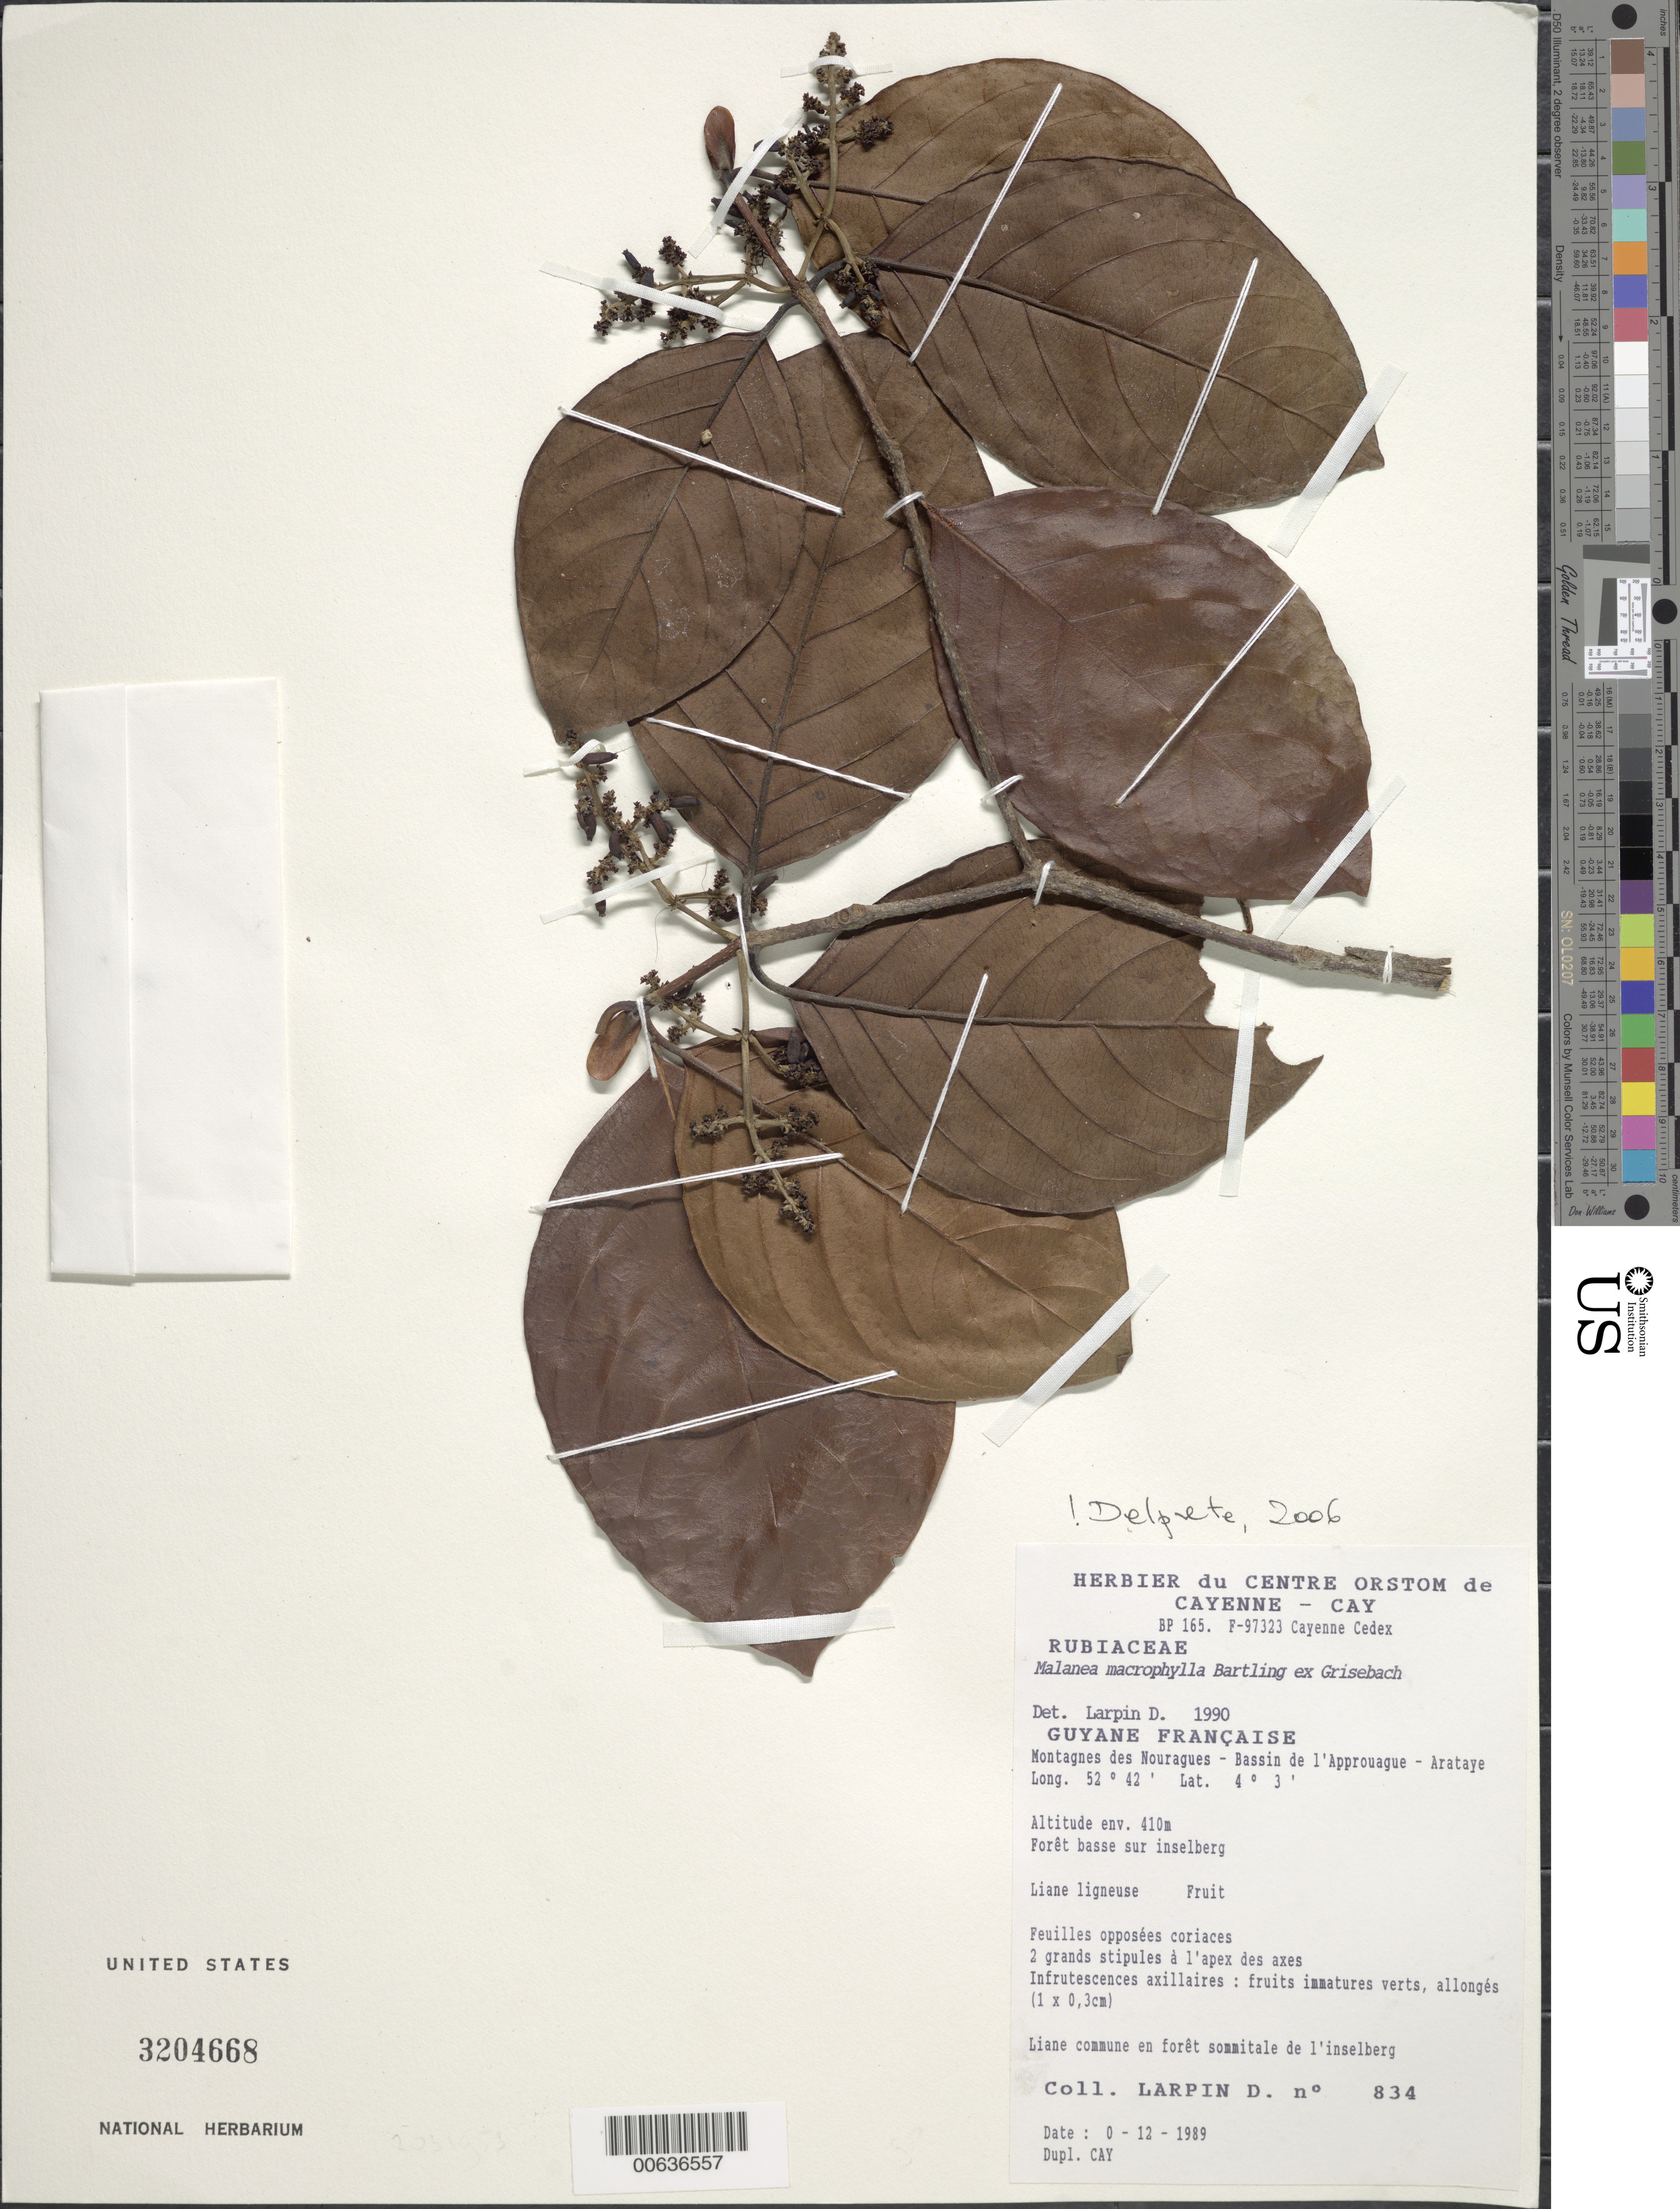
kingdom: Plantae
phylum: Tracheophyta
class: Magnoliopsida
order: Gentianales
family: Rubiaceae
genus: Malanea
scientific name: Malanea macrophylla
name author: Bartl. ex Griseb.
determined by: Delprete, P. G., Herb. de Guyane Cay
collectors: D. Larpin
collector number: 834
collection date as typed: Dec-89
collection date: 1989-12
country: French Guiana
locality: Station des Nouragues, Bassin de l'Approuague, Arataye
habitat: Foret basse sommitale sur inselberg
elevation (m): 410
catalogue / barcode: US 3204668